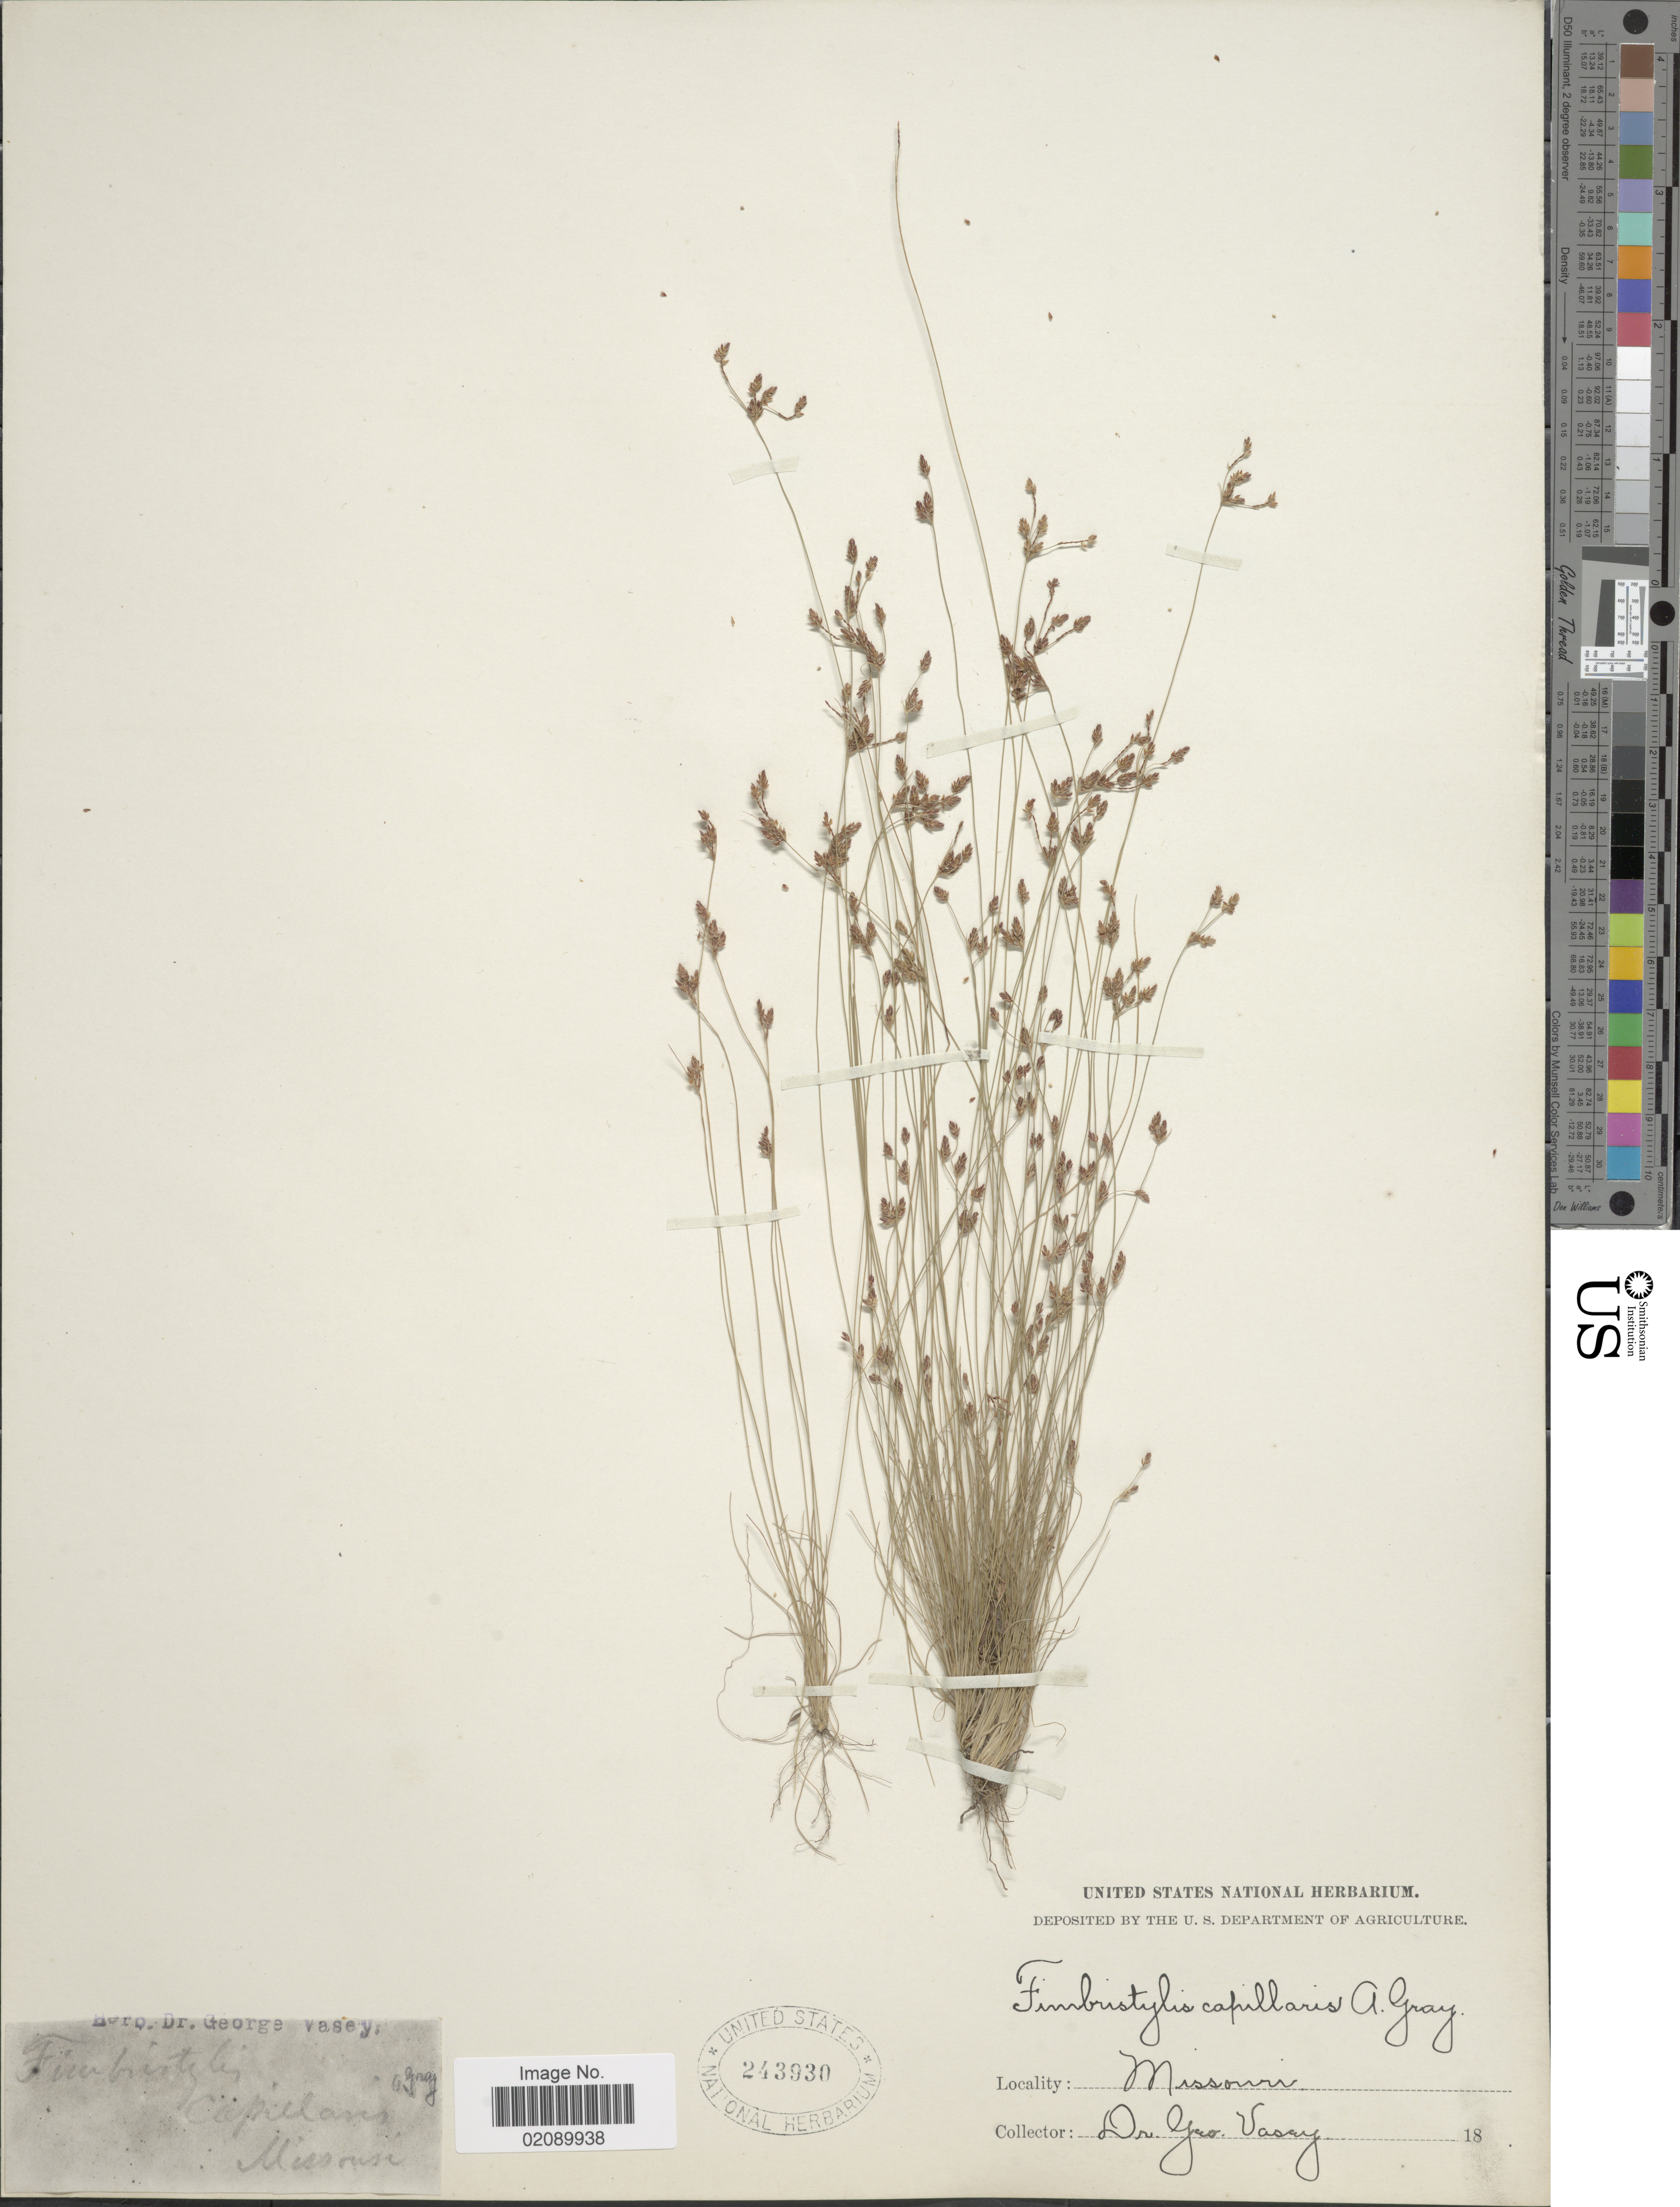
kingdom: Plantae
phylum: Tracheophyta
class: Liliopsida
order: Poales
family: Cyperaceae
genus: Bulbostylis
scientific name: Bulbostylis capillaris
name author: (L.) Kunth ex C.B. Clarke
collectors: G. Vasey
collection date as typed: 18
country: United States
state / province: Missouri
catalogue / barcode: US 243930